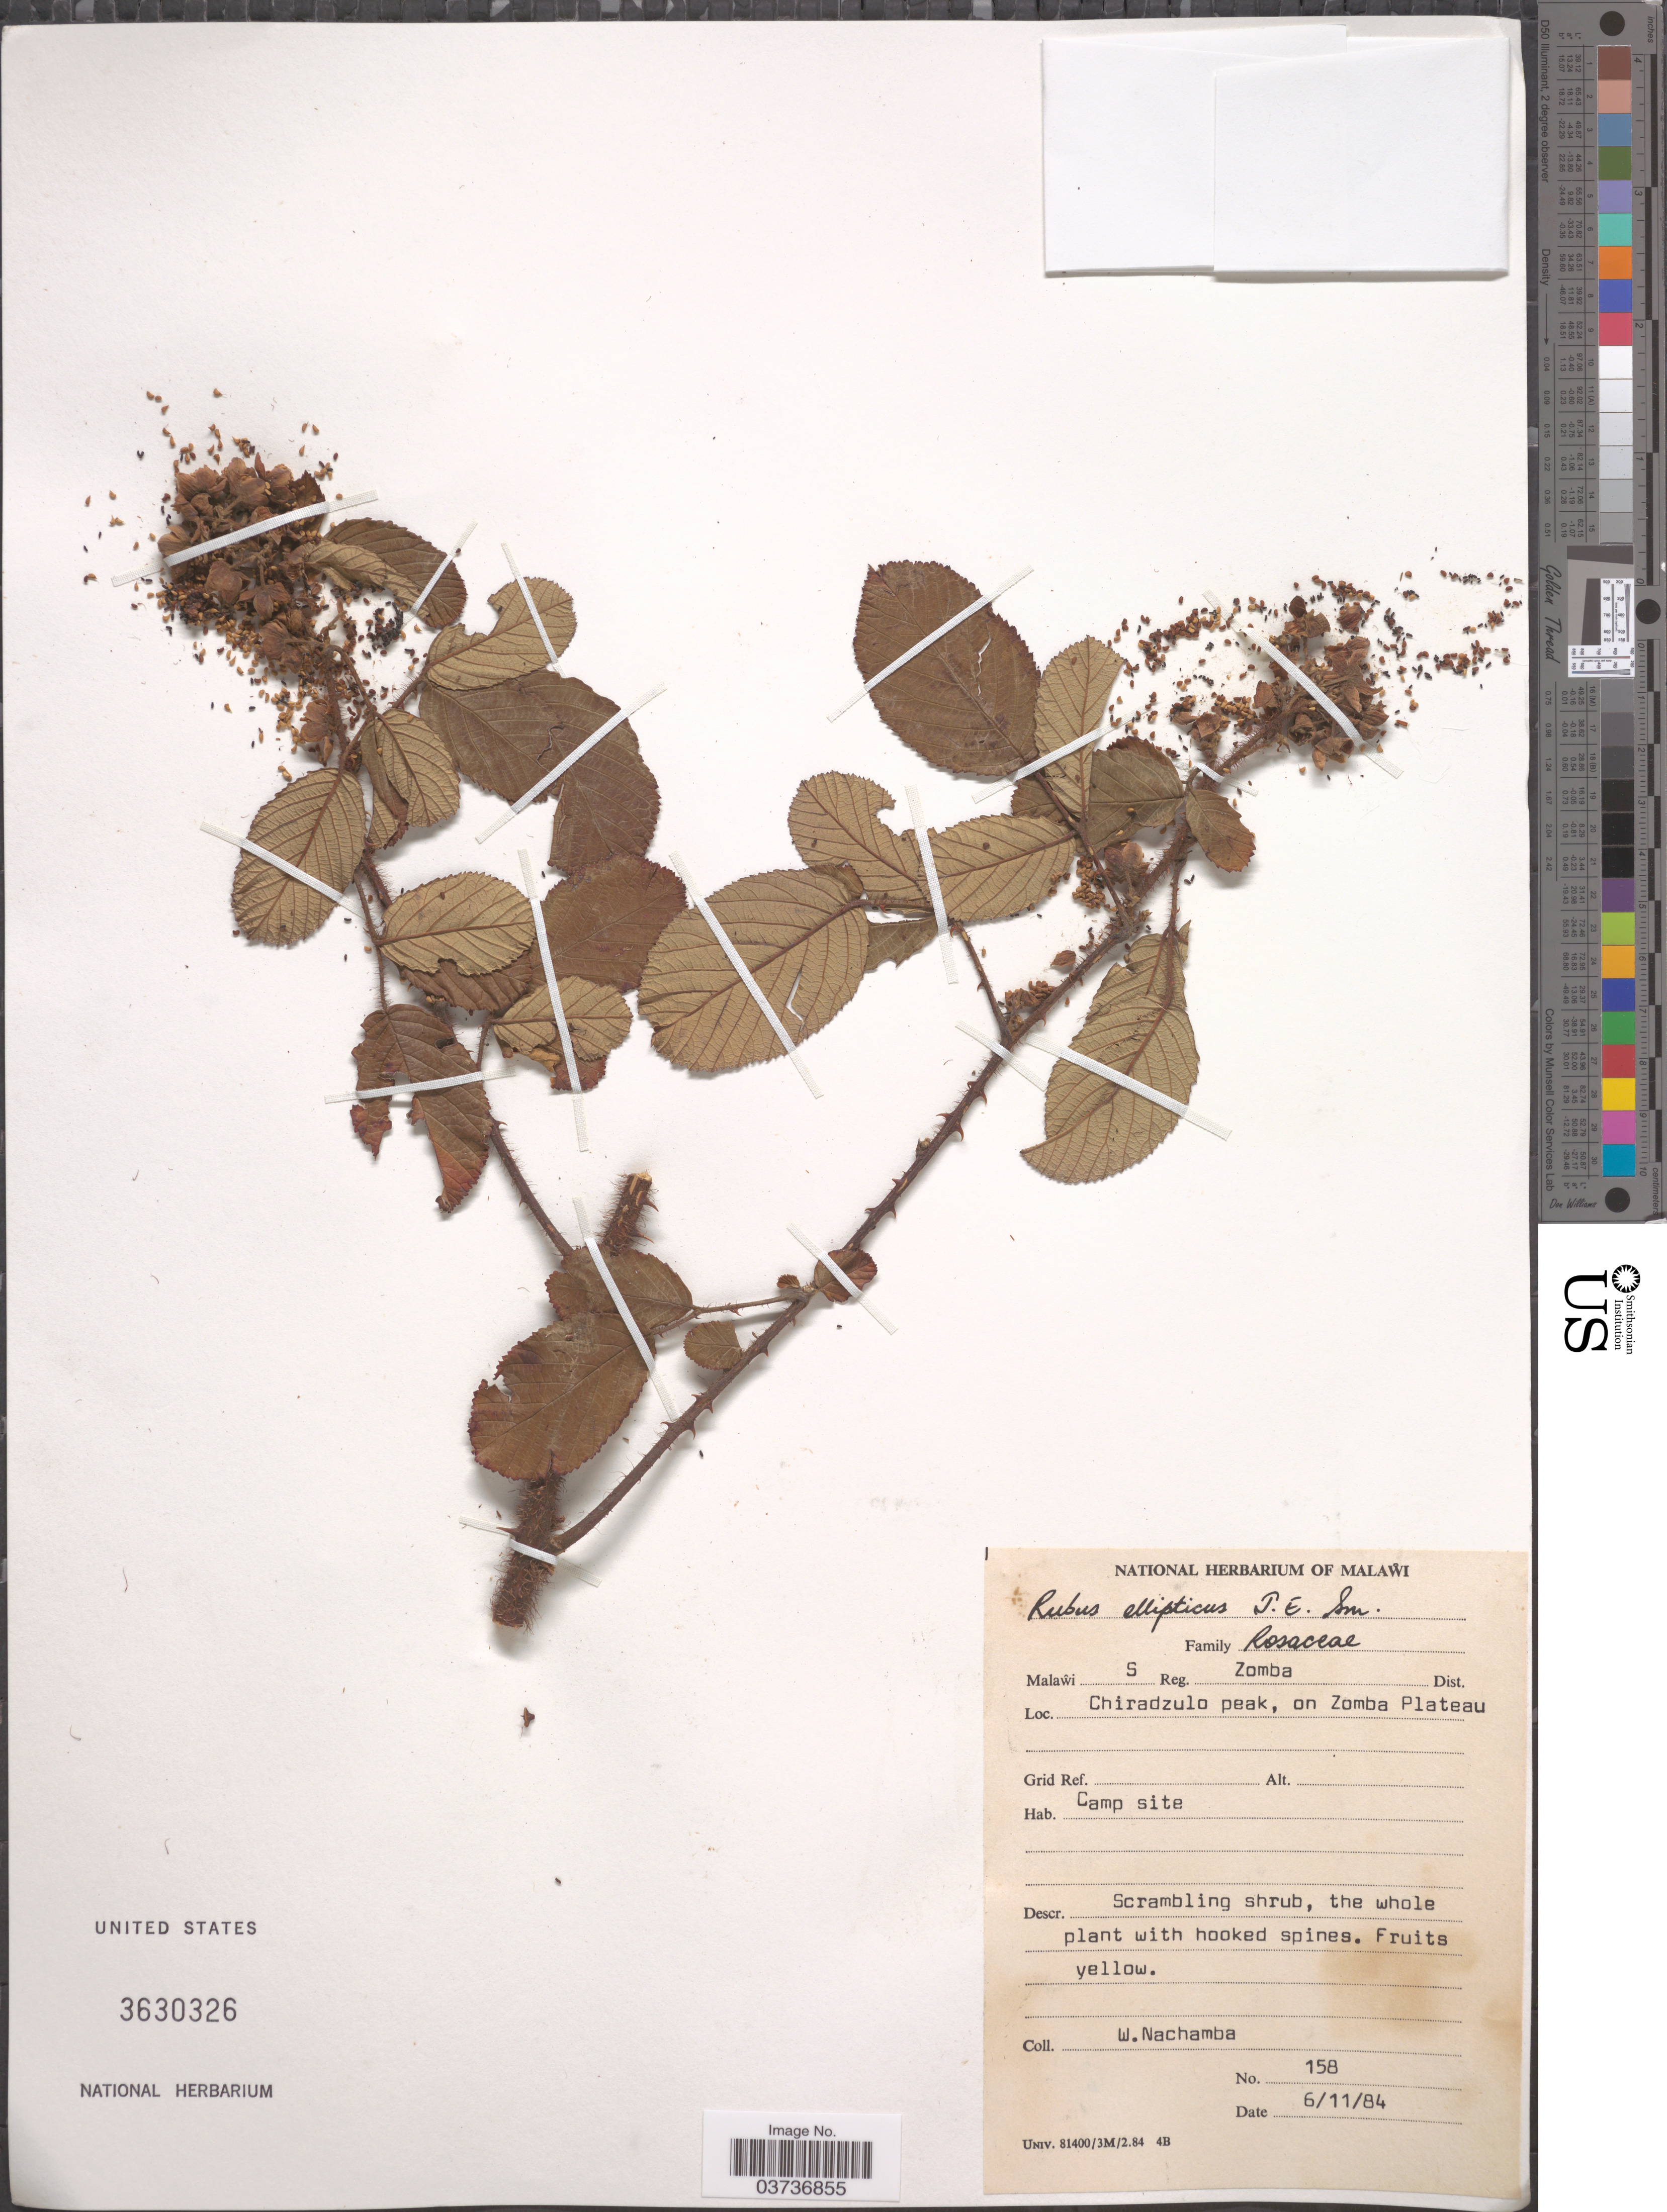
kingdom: Plantae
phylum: Tracheophyta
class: Magnoliopsida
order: Rosales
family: Rosaceae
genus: Rubus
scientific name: Rubus ellipticus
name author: Sm.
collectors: W. Nachamba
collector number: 158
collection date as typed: Transcribed d/m/y: 6/11/84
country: Malawi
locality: Malawi S Reg. Zomba Dist. Chiradzulo peak, on Zomba Plateau. Camp site.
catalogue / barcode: US 3630326